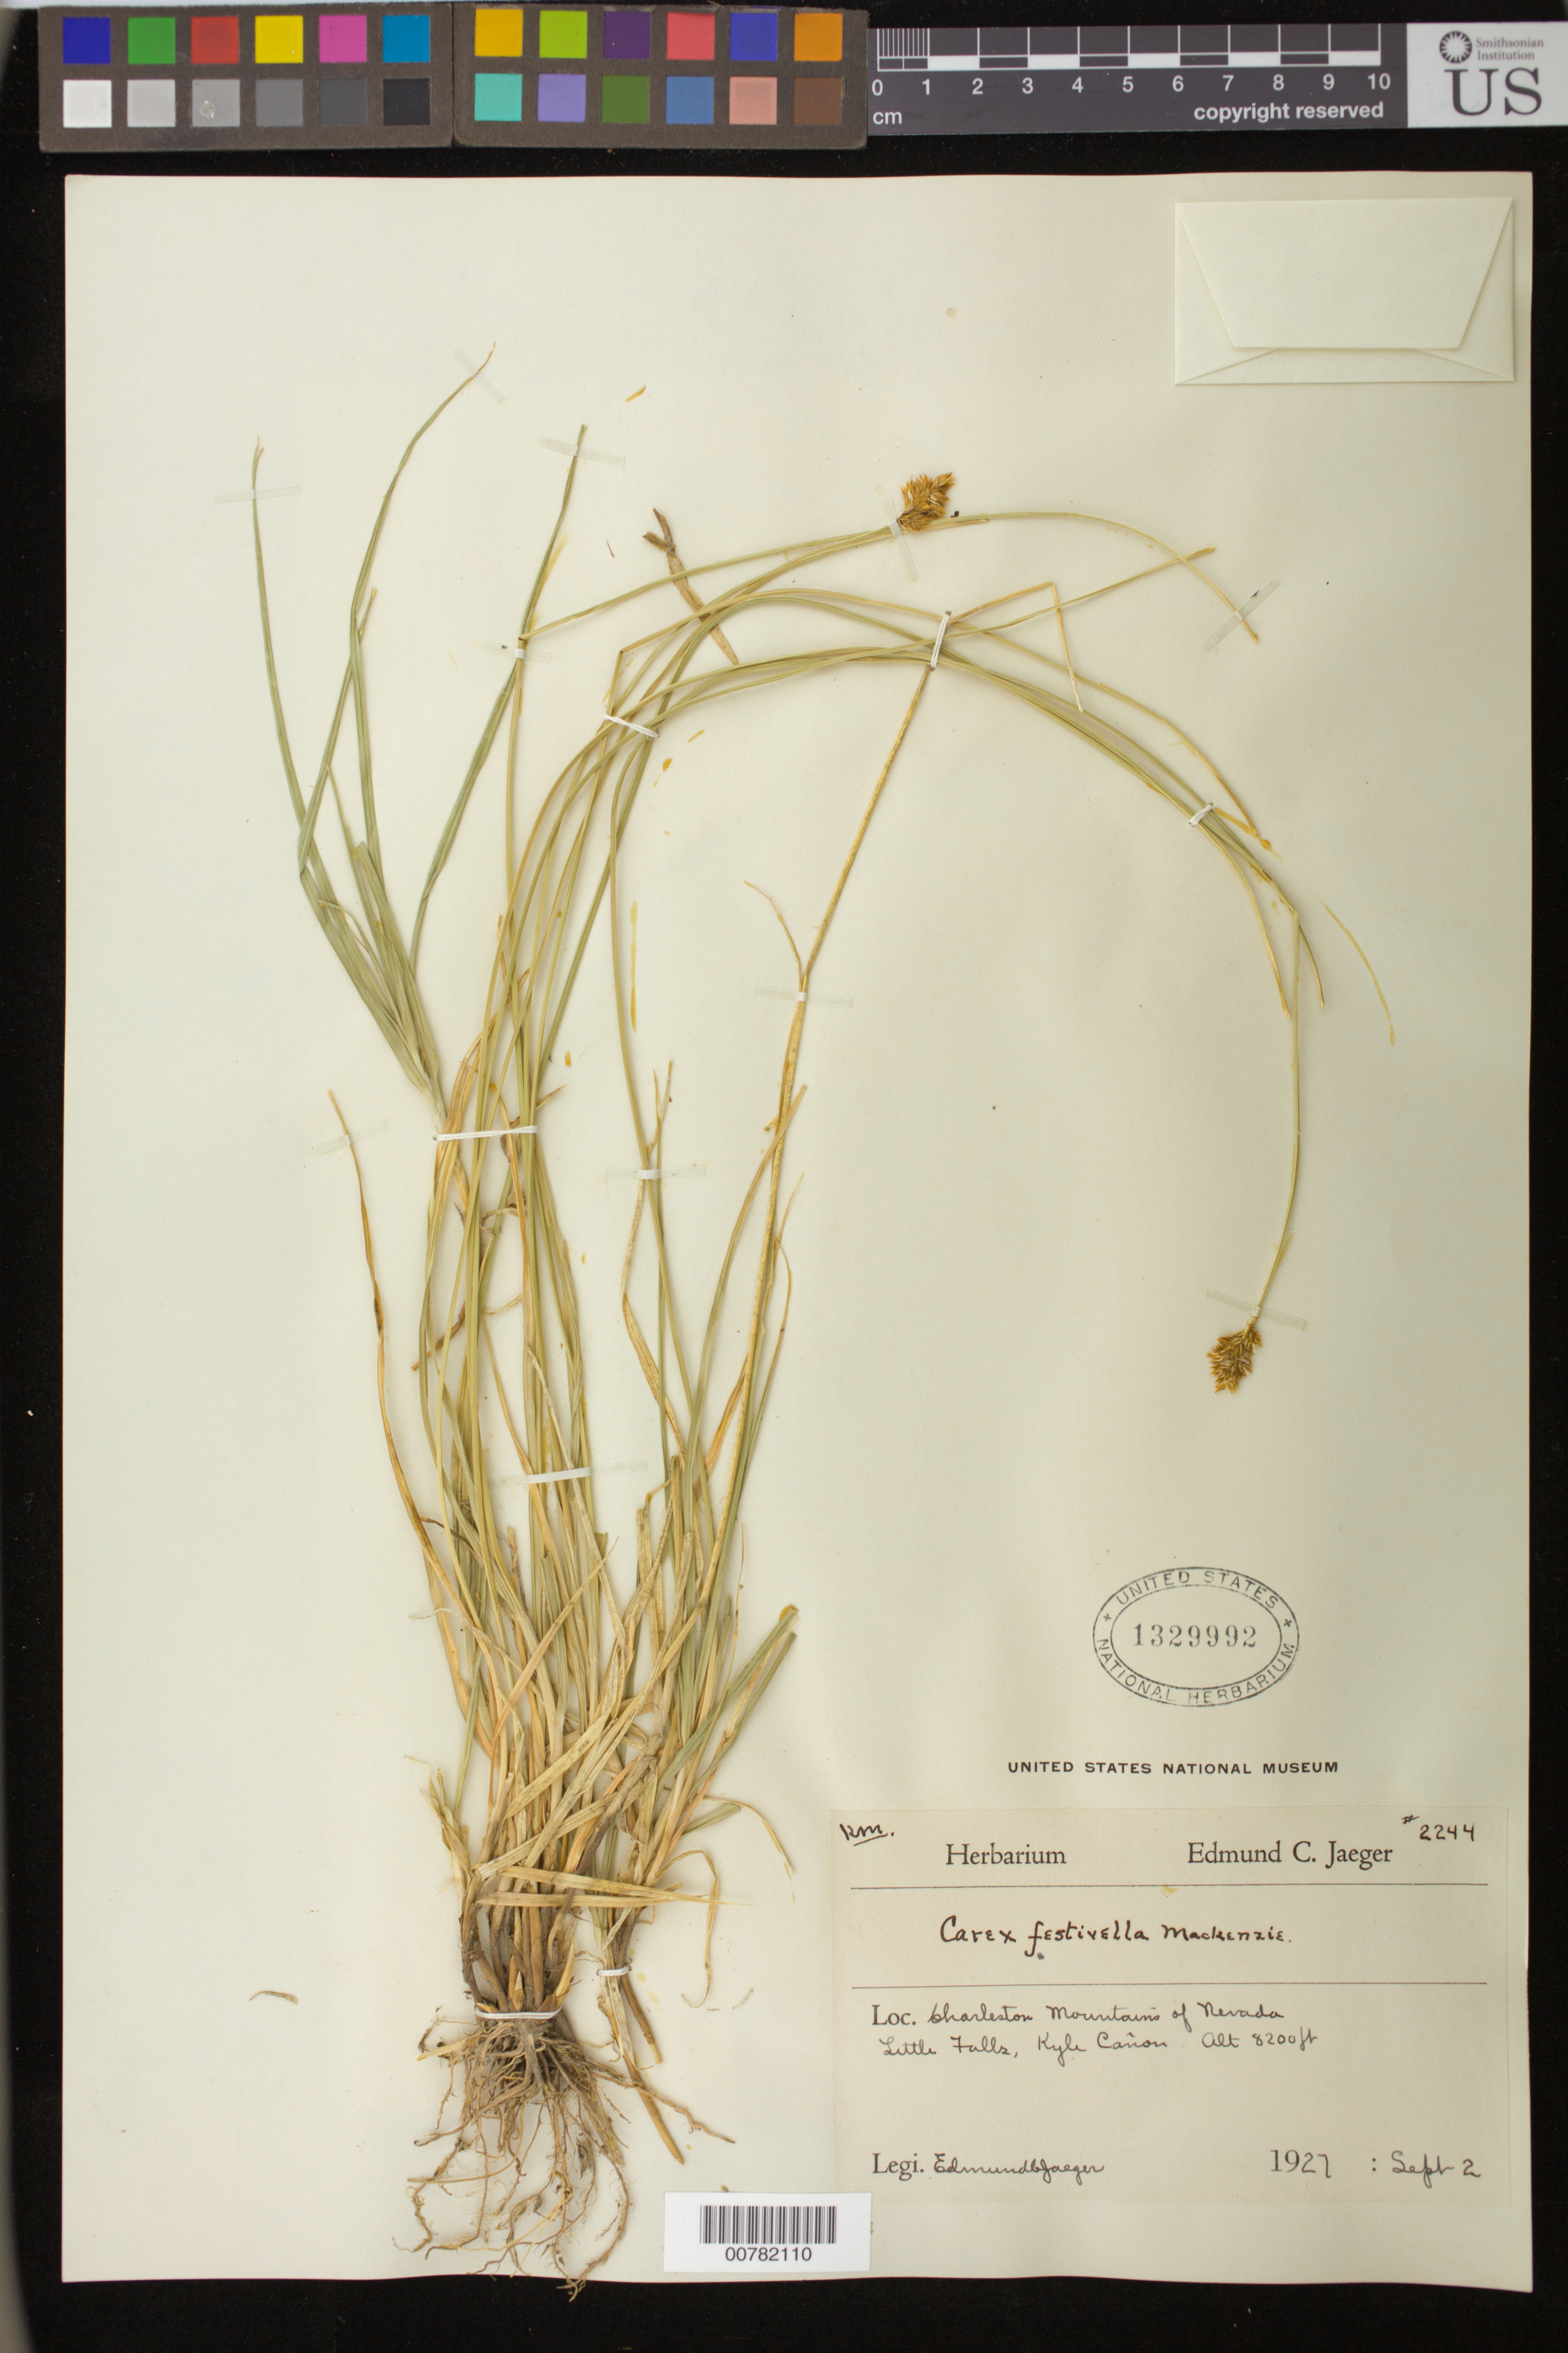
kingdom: Plantae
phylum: Tracheophyta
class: Liliopsida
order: Poales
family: Cyperaceae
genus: Carex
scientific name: Carex microptera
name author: Mack.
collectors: E. Jaeger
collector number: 2244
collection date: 1927-09-02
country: United States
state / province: Nevada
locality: Charleston Mts. of Nevada. Little Falls, Kyle Canon.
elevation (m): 2499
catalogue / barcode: US 1329992